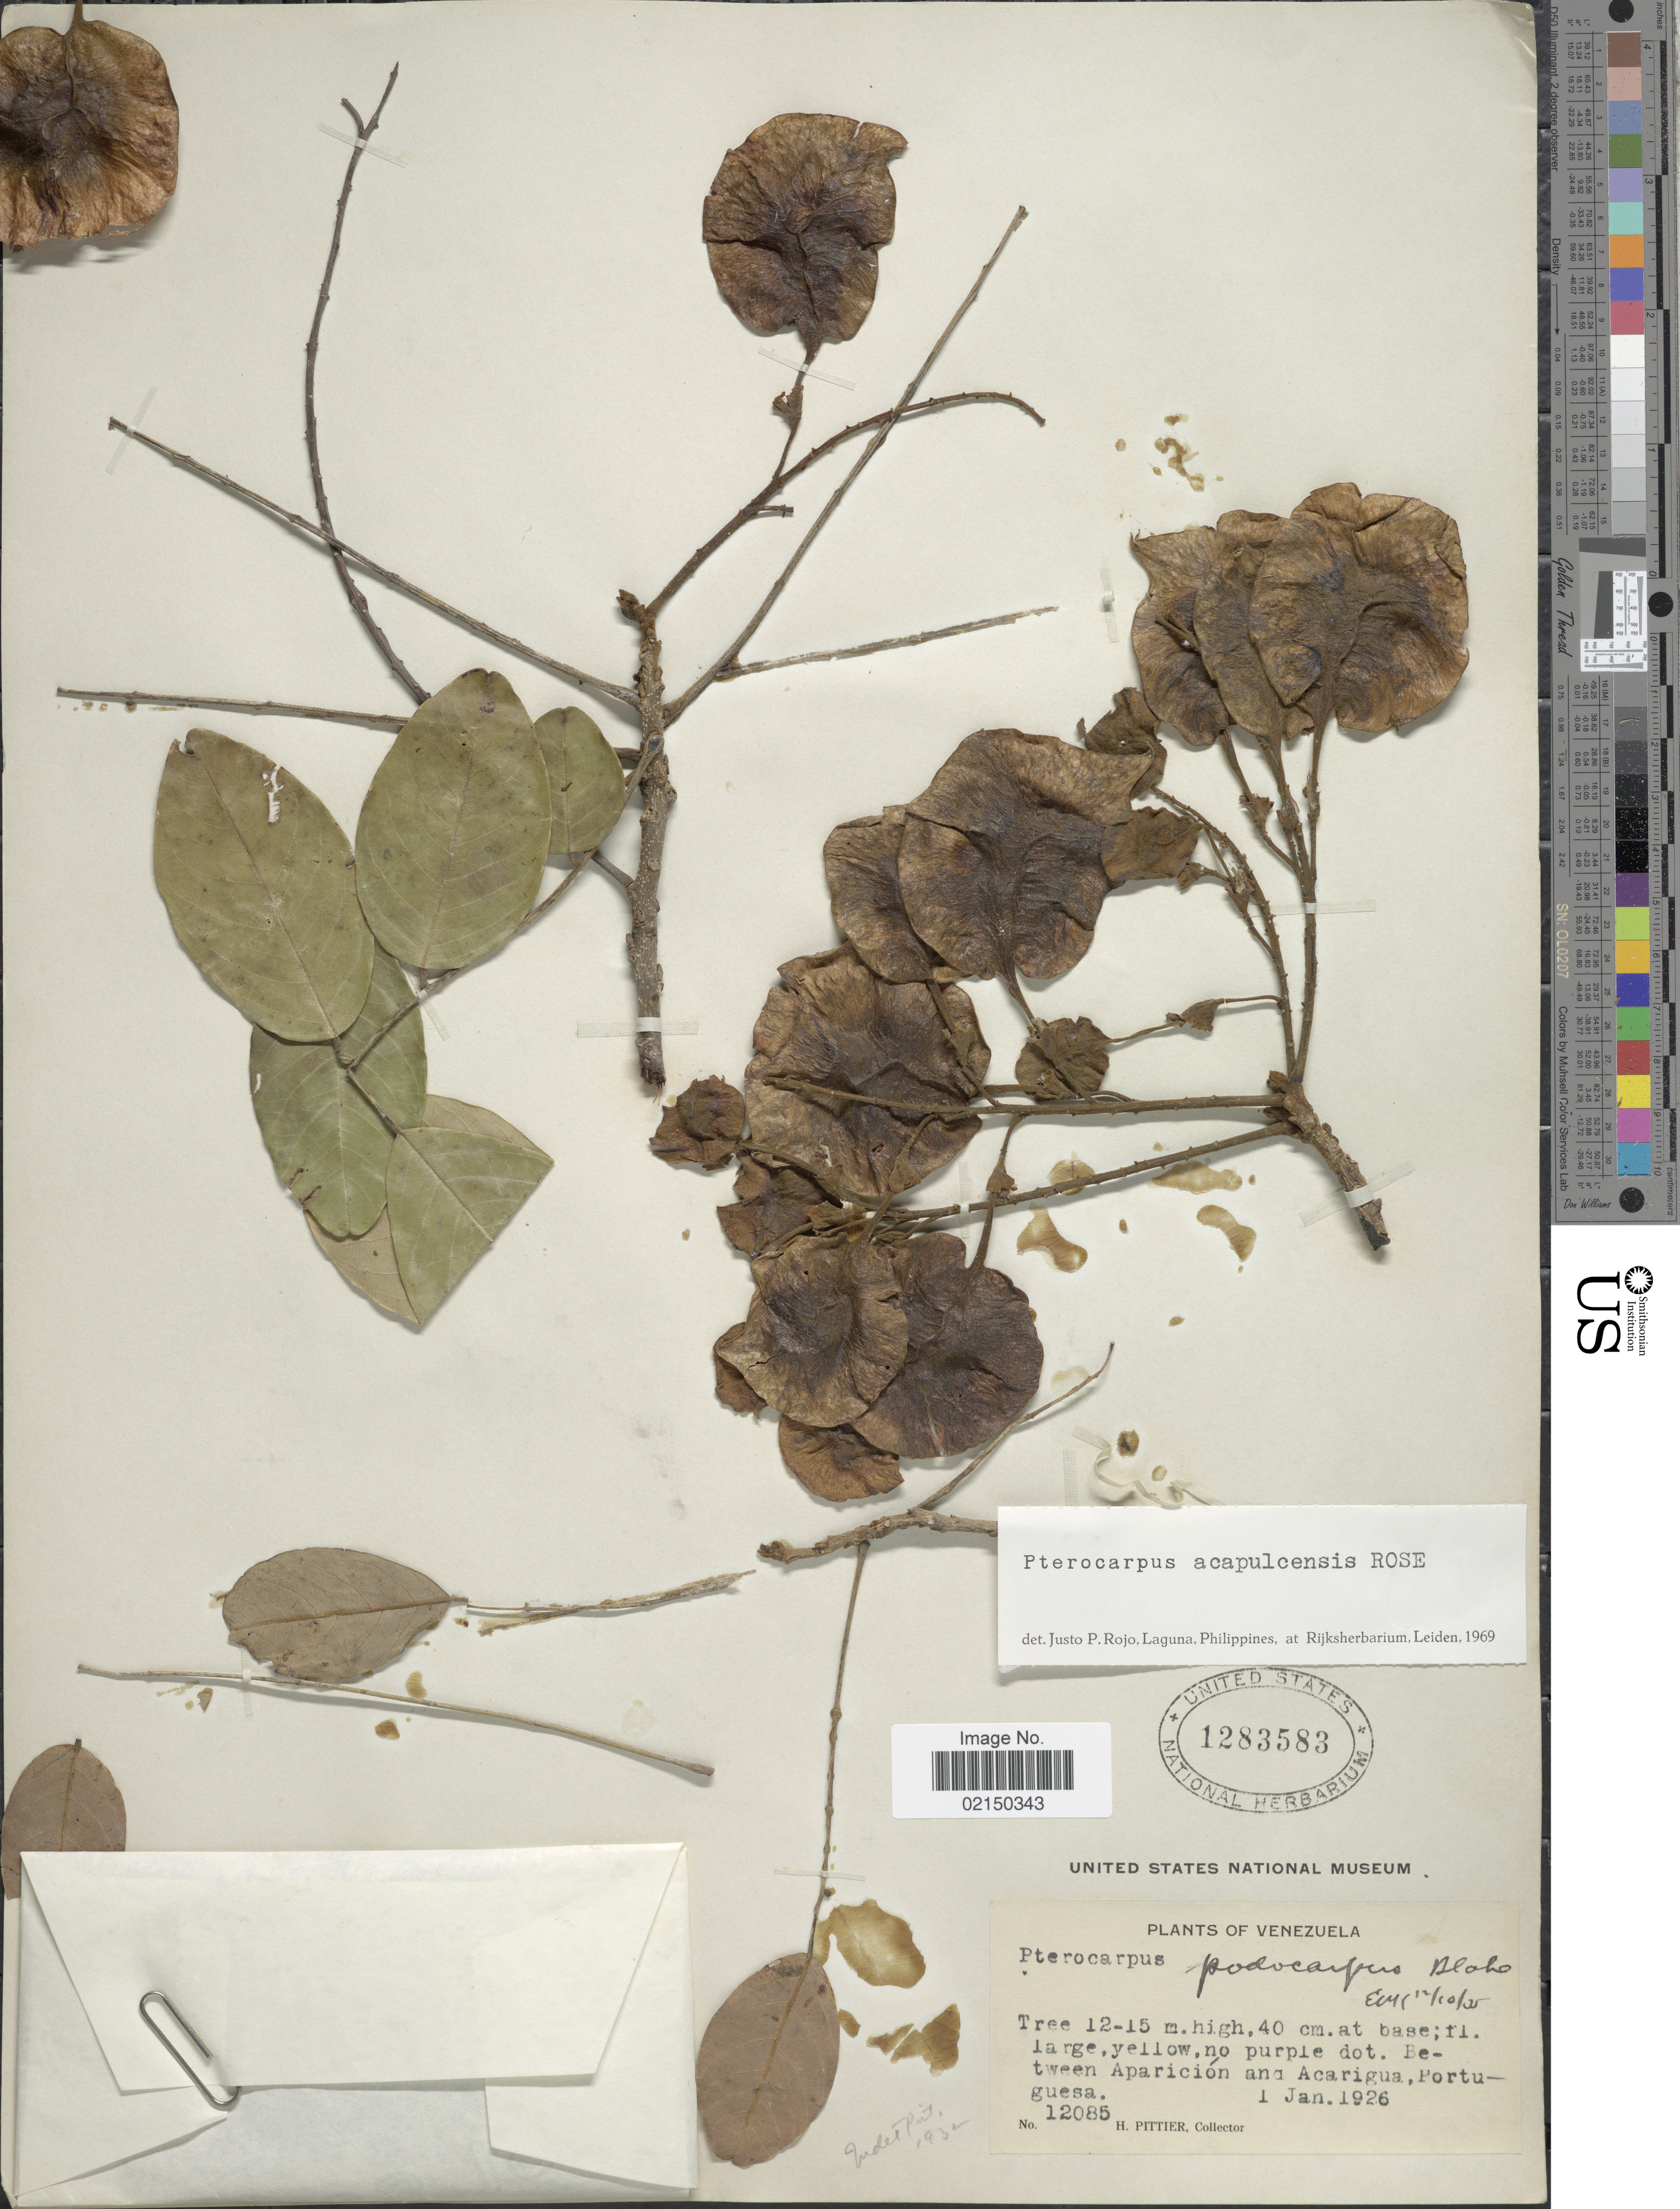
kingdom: Plantae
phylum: Tracheophyta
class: Magnoliopsida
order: Fabales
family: Fabaceae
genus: Pterocarpus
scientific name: Pterocarpus acapulcensis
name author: Rose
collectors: H. F. Pittier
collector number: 12085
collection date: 1926-01-01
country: Venezuela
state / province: Portuguesa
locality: Between Aparicion and Acarigua.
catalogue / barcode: US 1283583